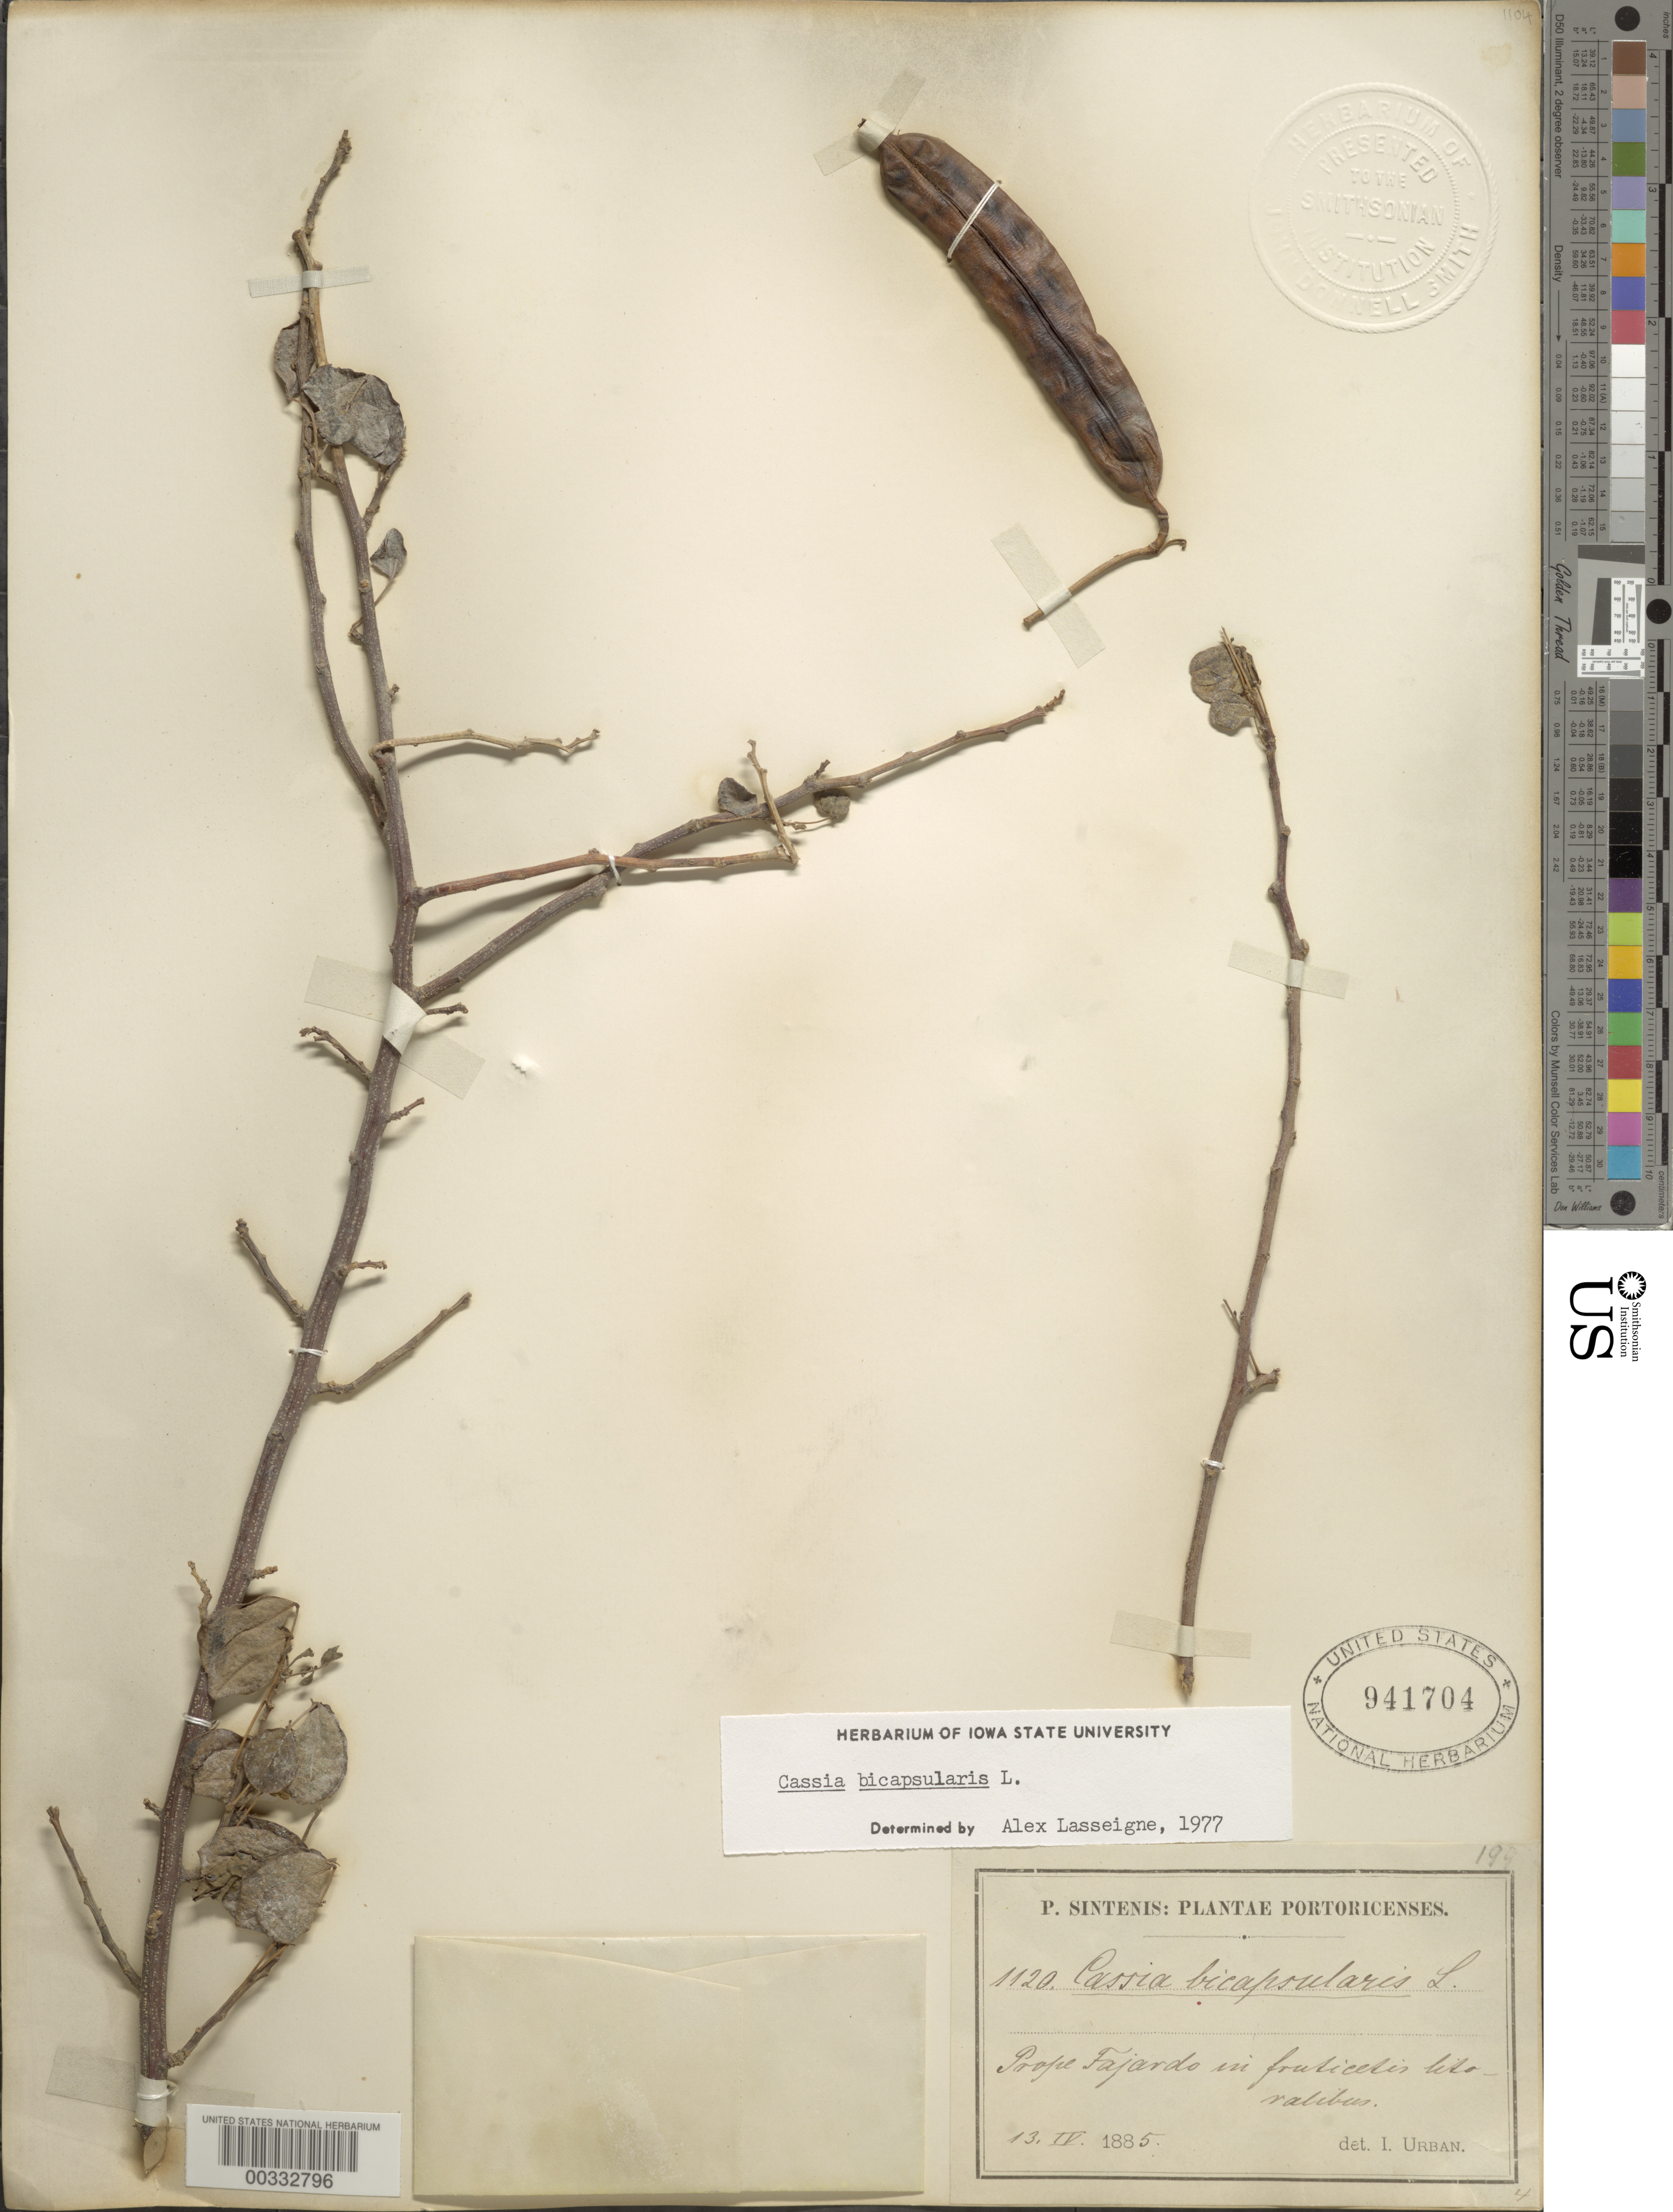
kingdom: Plantae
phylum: Tracheophyta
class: Magnoliopsida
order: Fabales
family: Fabaceae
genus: Senna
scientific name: Senna bicapsularis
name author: (L.) Roxb.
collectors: P. Sintenis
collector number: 1120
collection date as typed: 13 Apr 1885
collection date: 1885-04-13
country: Puerto Rico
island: Greater Antilles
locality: Near fajardo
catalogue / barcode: US 941704